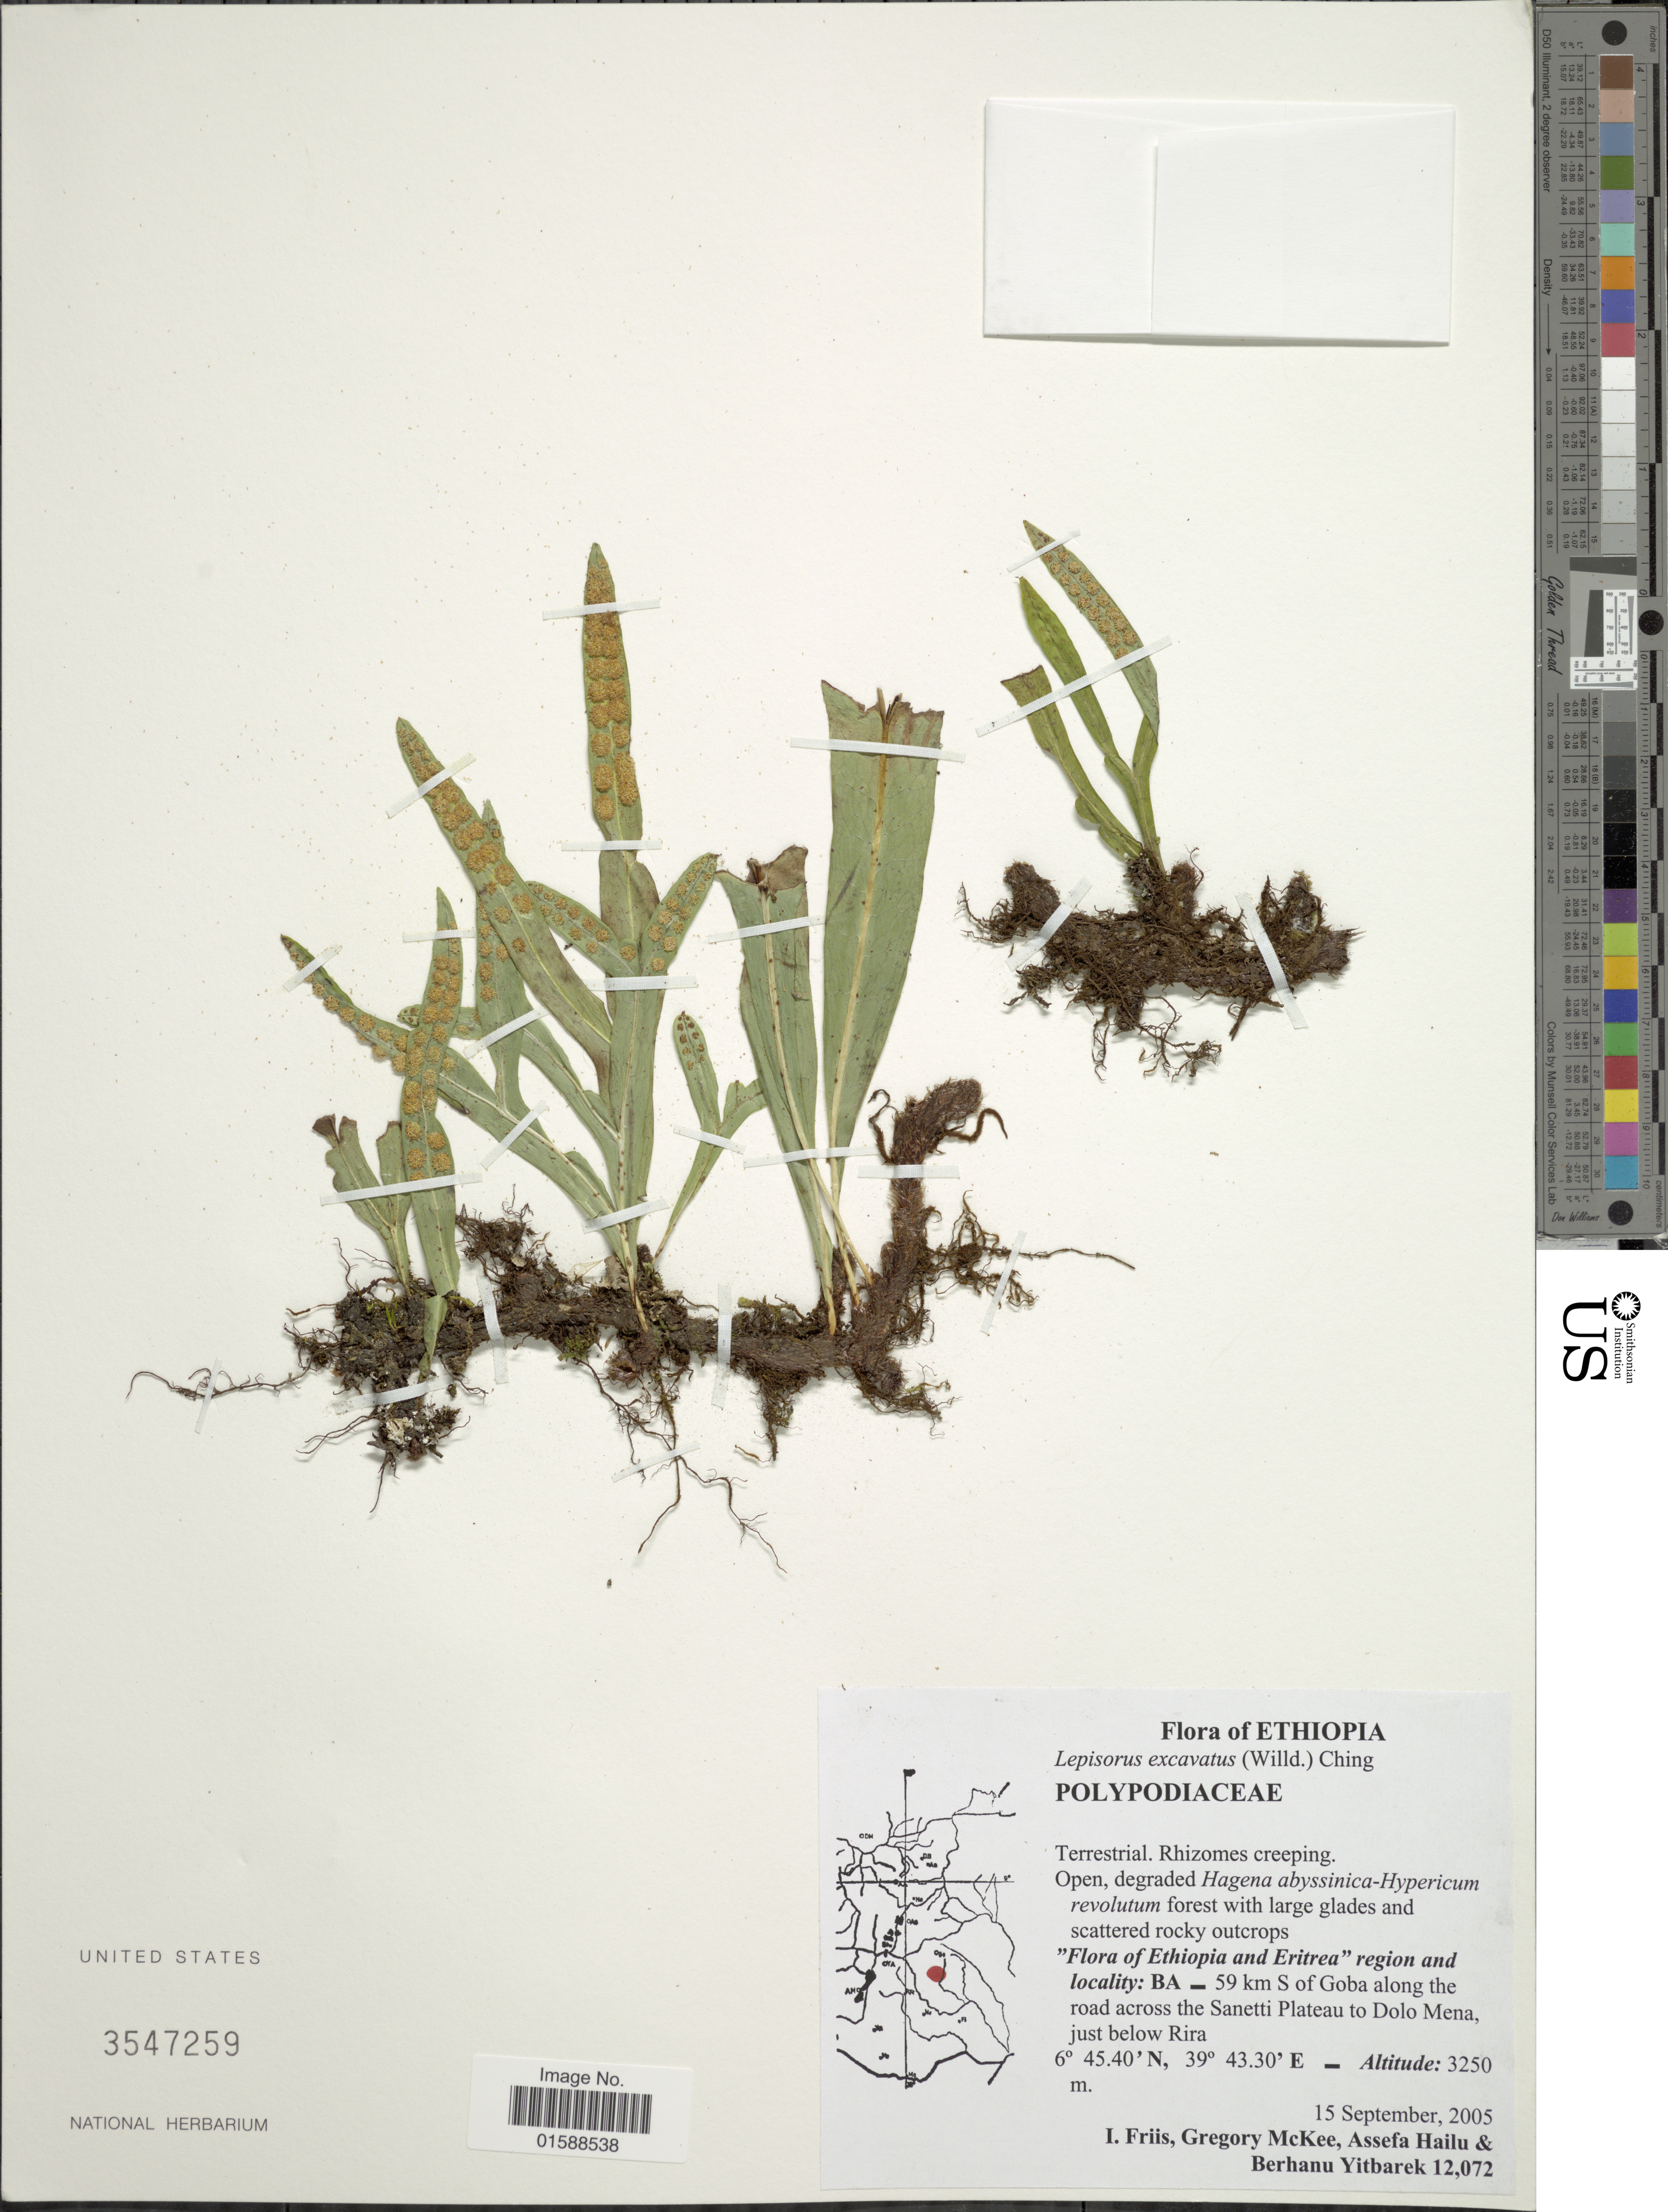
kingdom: Plantae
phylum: Tracheophyta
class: Polypodiopsida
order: Polypodiales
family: Polypodiaceae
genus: Lepisorus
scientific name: Lepisorus excavatus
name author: (Bory ex Willd.) Ching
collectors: I. Friis, G. S. McKee, A. Hailu & B. Yitbarek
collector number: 12072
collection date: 2005-09-15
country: Ethiopia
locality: Ethiopia. "Flora of Ethiopia and Eritrea" region and locality: BA _ 59 km S of Goba along the road across the Sanetti Plateau to Dolo Mena, just below Rira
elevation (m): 3250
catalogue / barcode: US 3547259